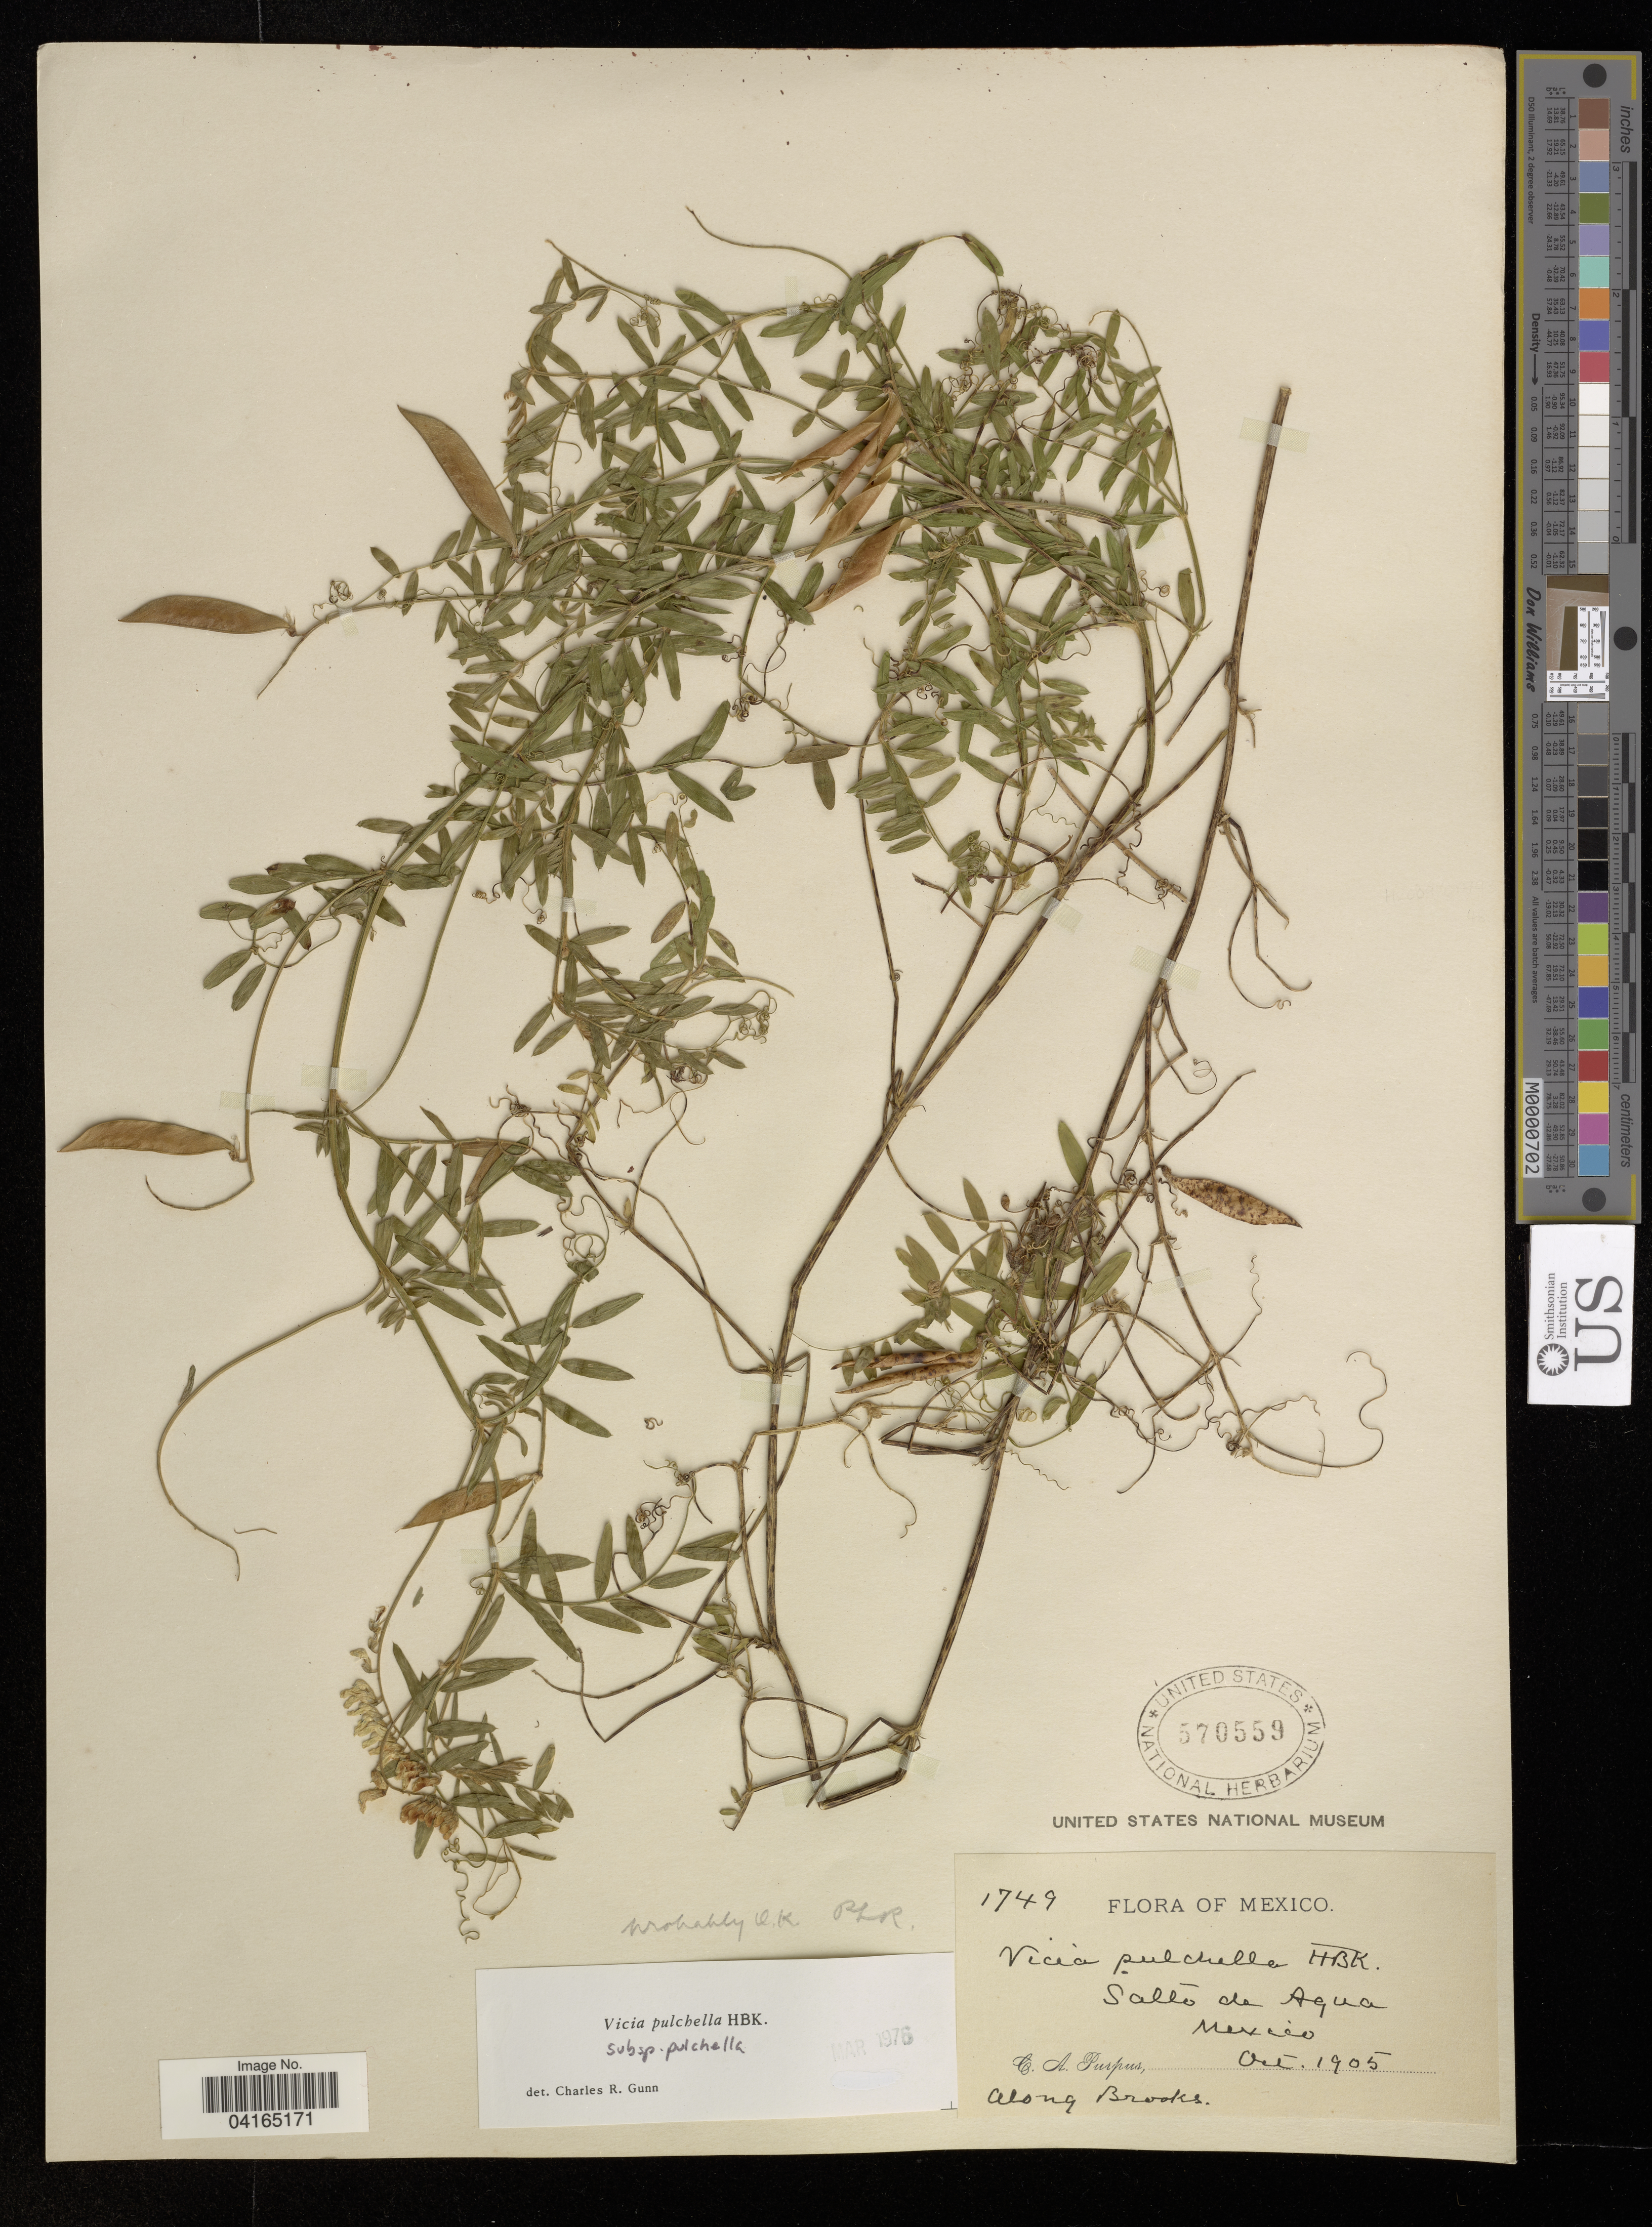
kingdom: Plantae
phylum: Tracheophyta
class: Magnoliopsida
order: Fabales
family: Fabaceae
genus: Vicia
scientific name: Vicia pulchella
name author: Kunth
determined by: Hechenleitner, Paulina, RBG Edinburgh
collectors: C. A. Purpus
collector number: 1749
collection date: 1905-10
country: Mexico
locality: Salto de Aqua. Along Brooks.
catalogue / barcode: US 570559